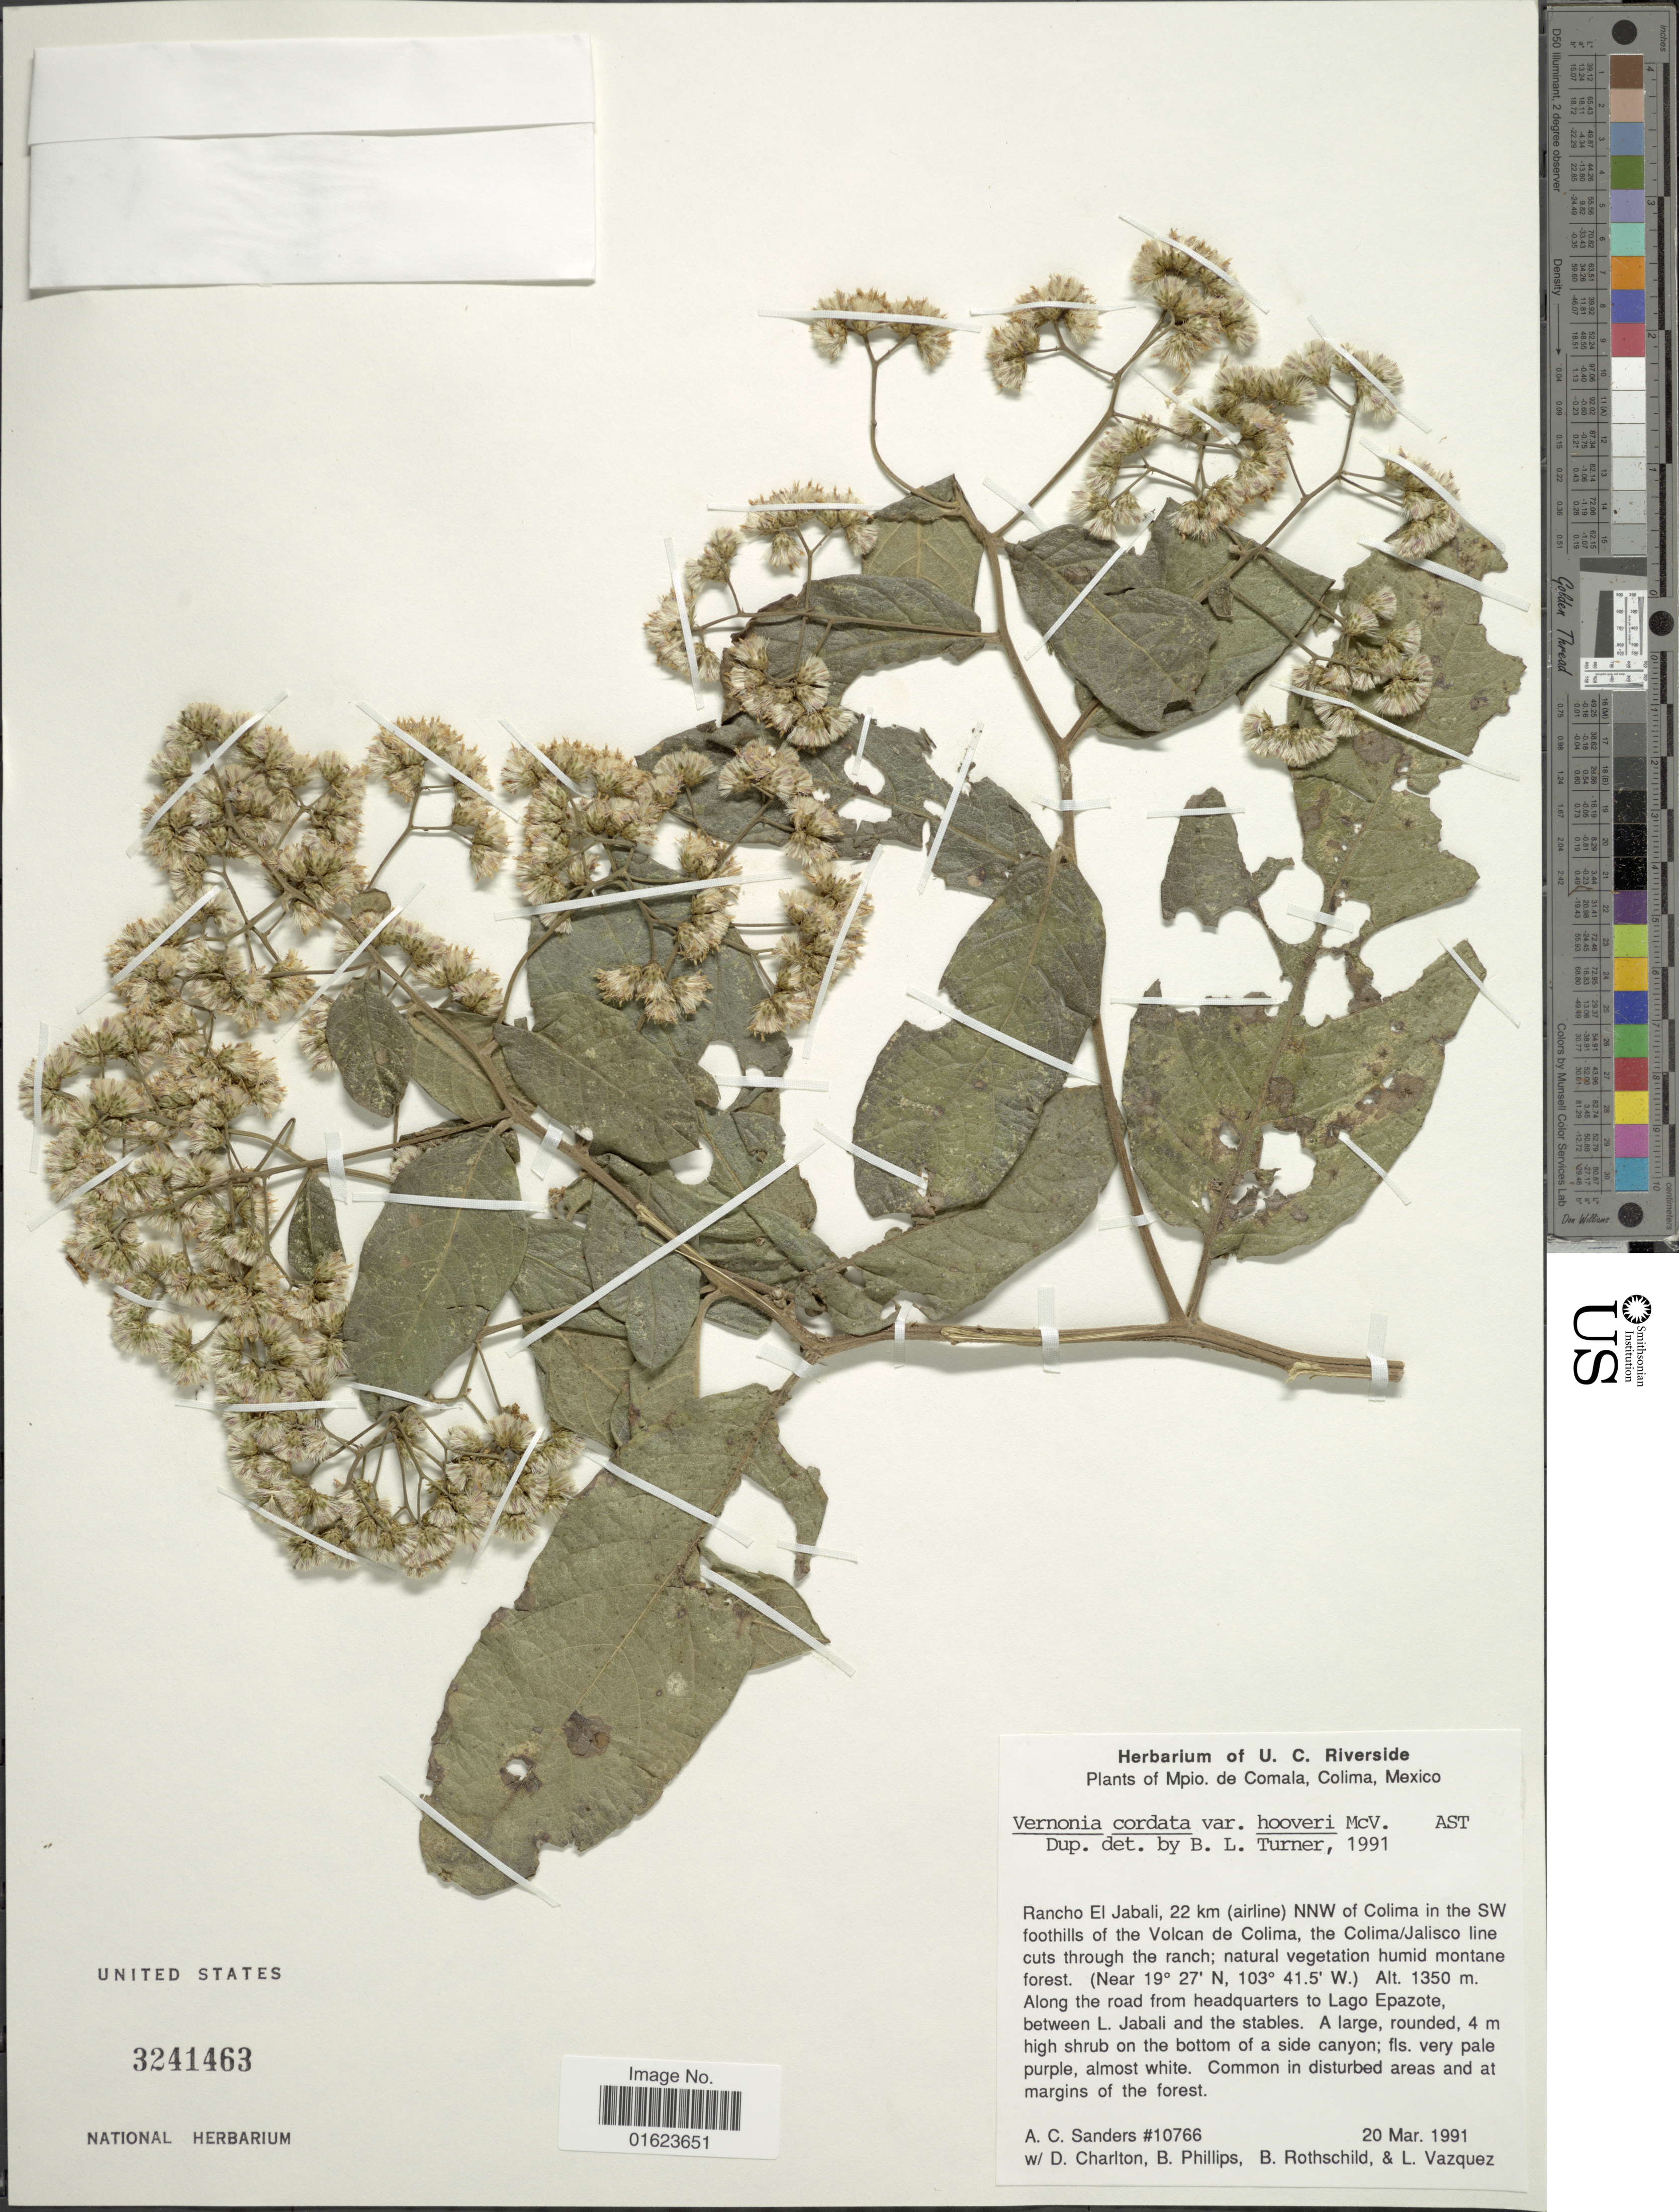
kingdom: Plantae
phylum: Tracheophyta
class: Magnoliopsida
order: Asterales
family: Asteraceae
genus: Vernonanthura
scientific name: Vernonanthura cordata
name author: (Kunth) H. Rob.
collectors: A. Sanders, D. Charlton, Phillips, B., B. Rothschild & L. Vazquez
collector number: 10766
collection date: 1991-03-20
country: Mexico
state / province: Colima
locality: Mpio. de Comala, Colima. Mexico, Rancho El Jabali, 22 km (airline) NNW of Colima in the SW foothills of the Volcano de Colima, the Colima/Jalisco line cuts through the ranch.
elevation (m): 1350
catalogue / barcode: US 3241463